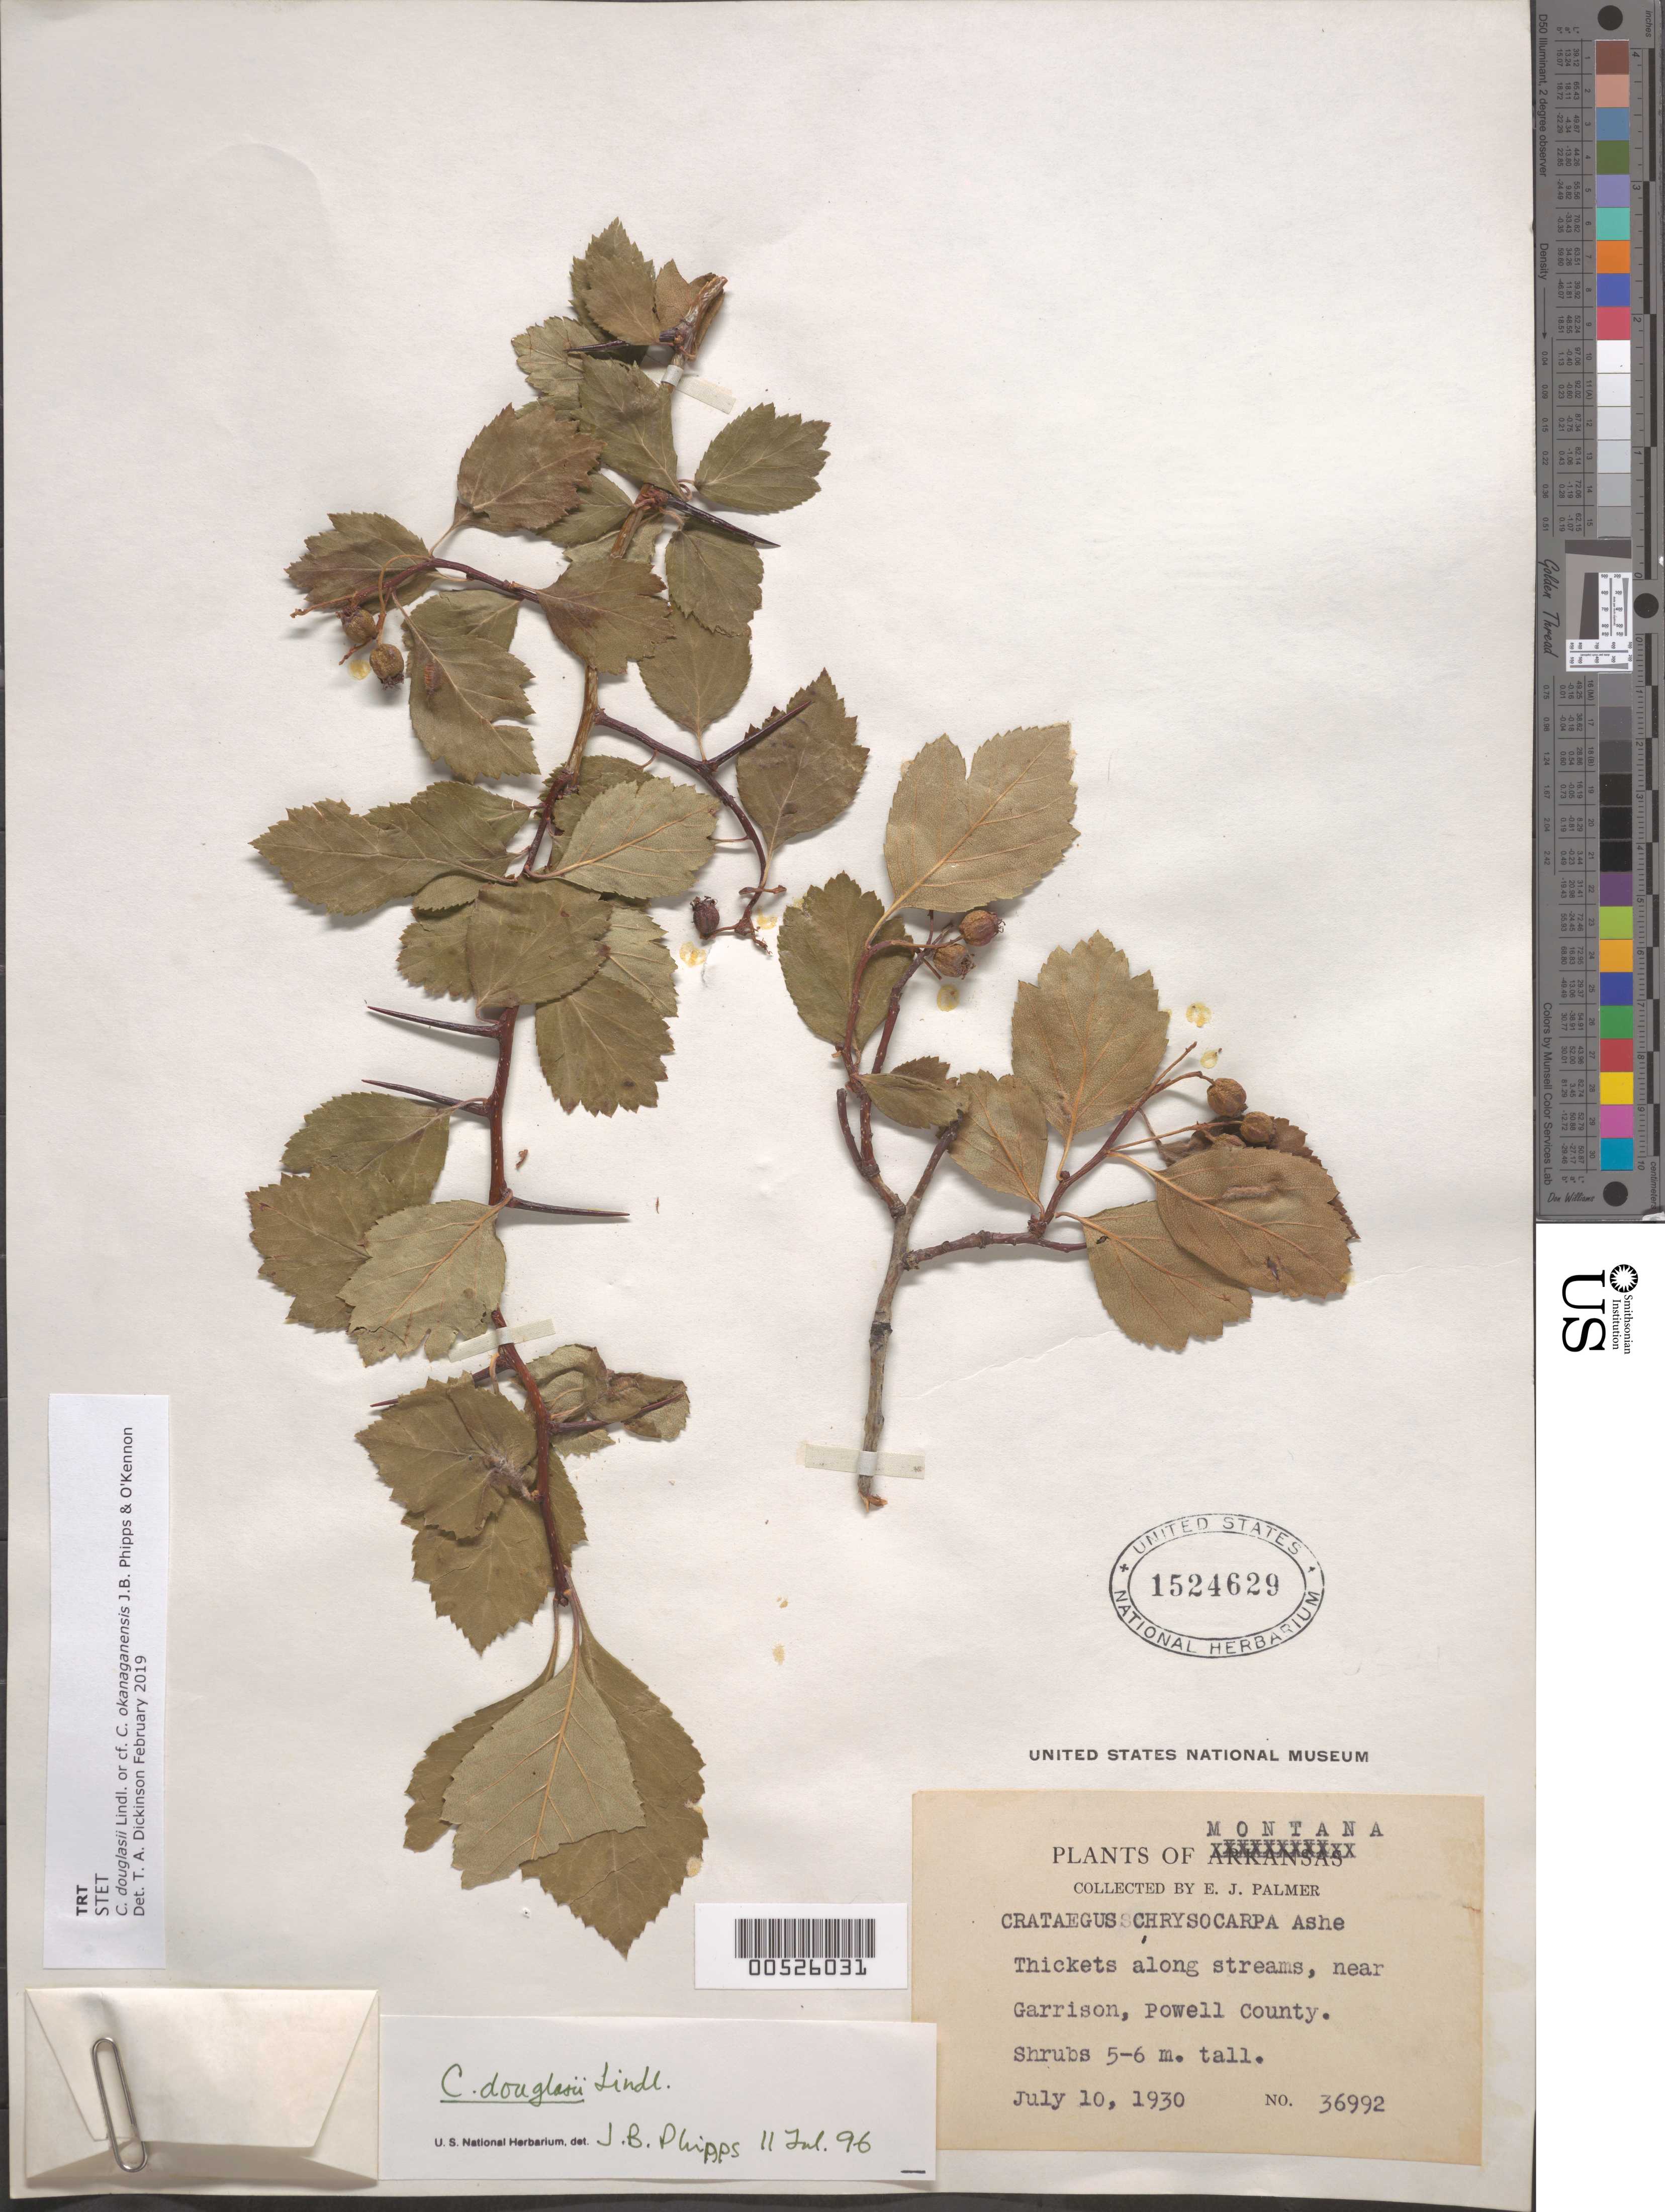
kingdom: Plantae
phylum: Tracheophyta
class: Magnoliopsida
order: Rosales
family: Rosaceae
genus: Crataegus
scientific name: Crataegus douglasii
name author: Lindl.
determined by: Phipps, James B., (UWO), University of Western Ontario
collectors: E. J. Palmer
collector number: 36992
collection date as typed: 10 Jul 1930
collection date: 1930-07-10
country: United States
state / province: Montana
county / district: Powell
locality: near Garrison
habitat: Thickets along streams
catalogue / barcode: US 1524629